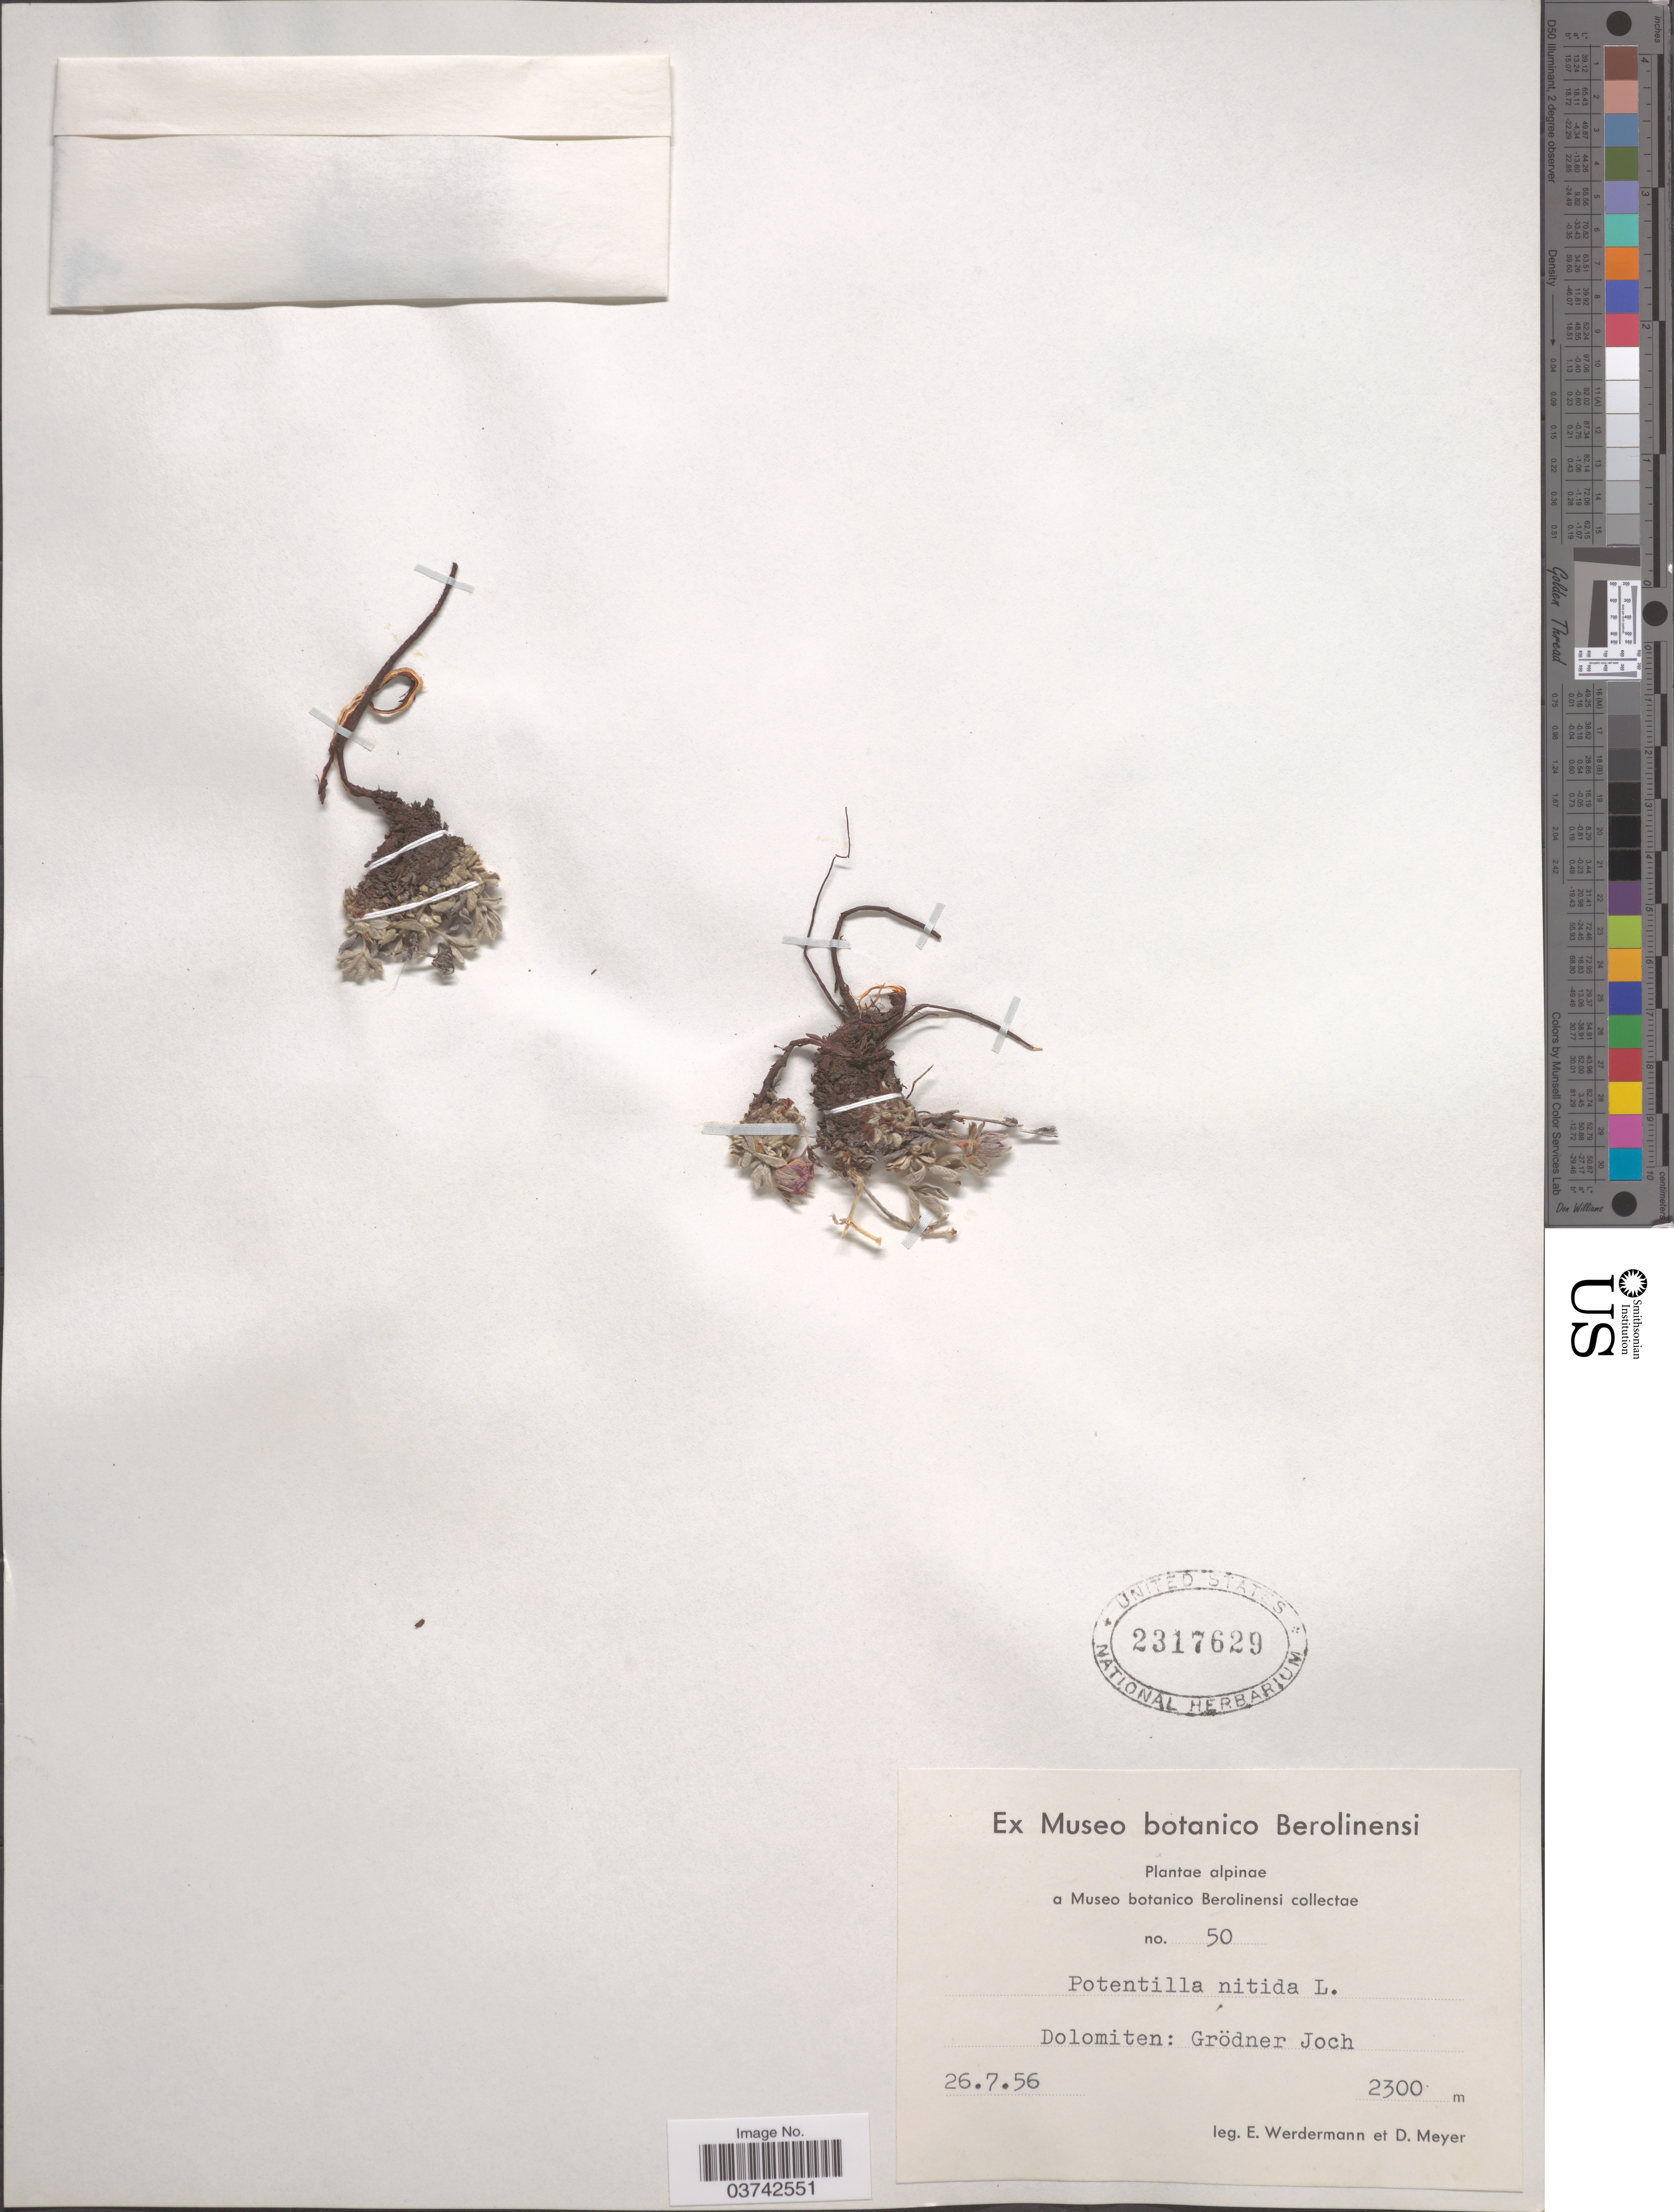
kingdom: Plantae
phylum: Tracheophyta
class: Magnoliopsida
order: Rosales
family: Rosaceae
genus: Potentilla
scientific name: Potentilla nitida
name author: L.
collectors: E. Werdermann & D. Meyer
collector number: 50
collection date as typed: Transcribed d/m/y: 26/7/56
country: Italy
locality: Dolomiten: Grödner Joch.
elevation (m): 2300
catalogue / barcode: US 2317629